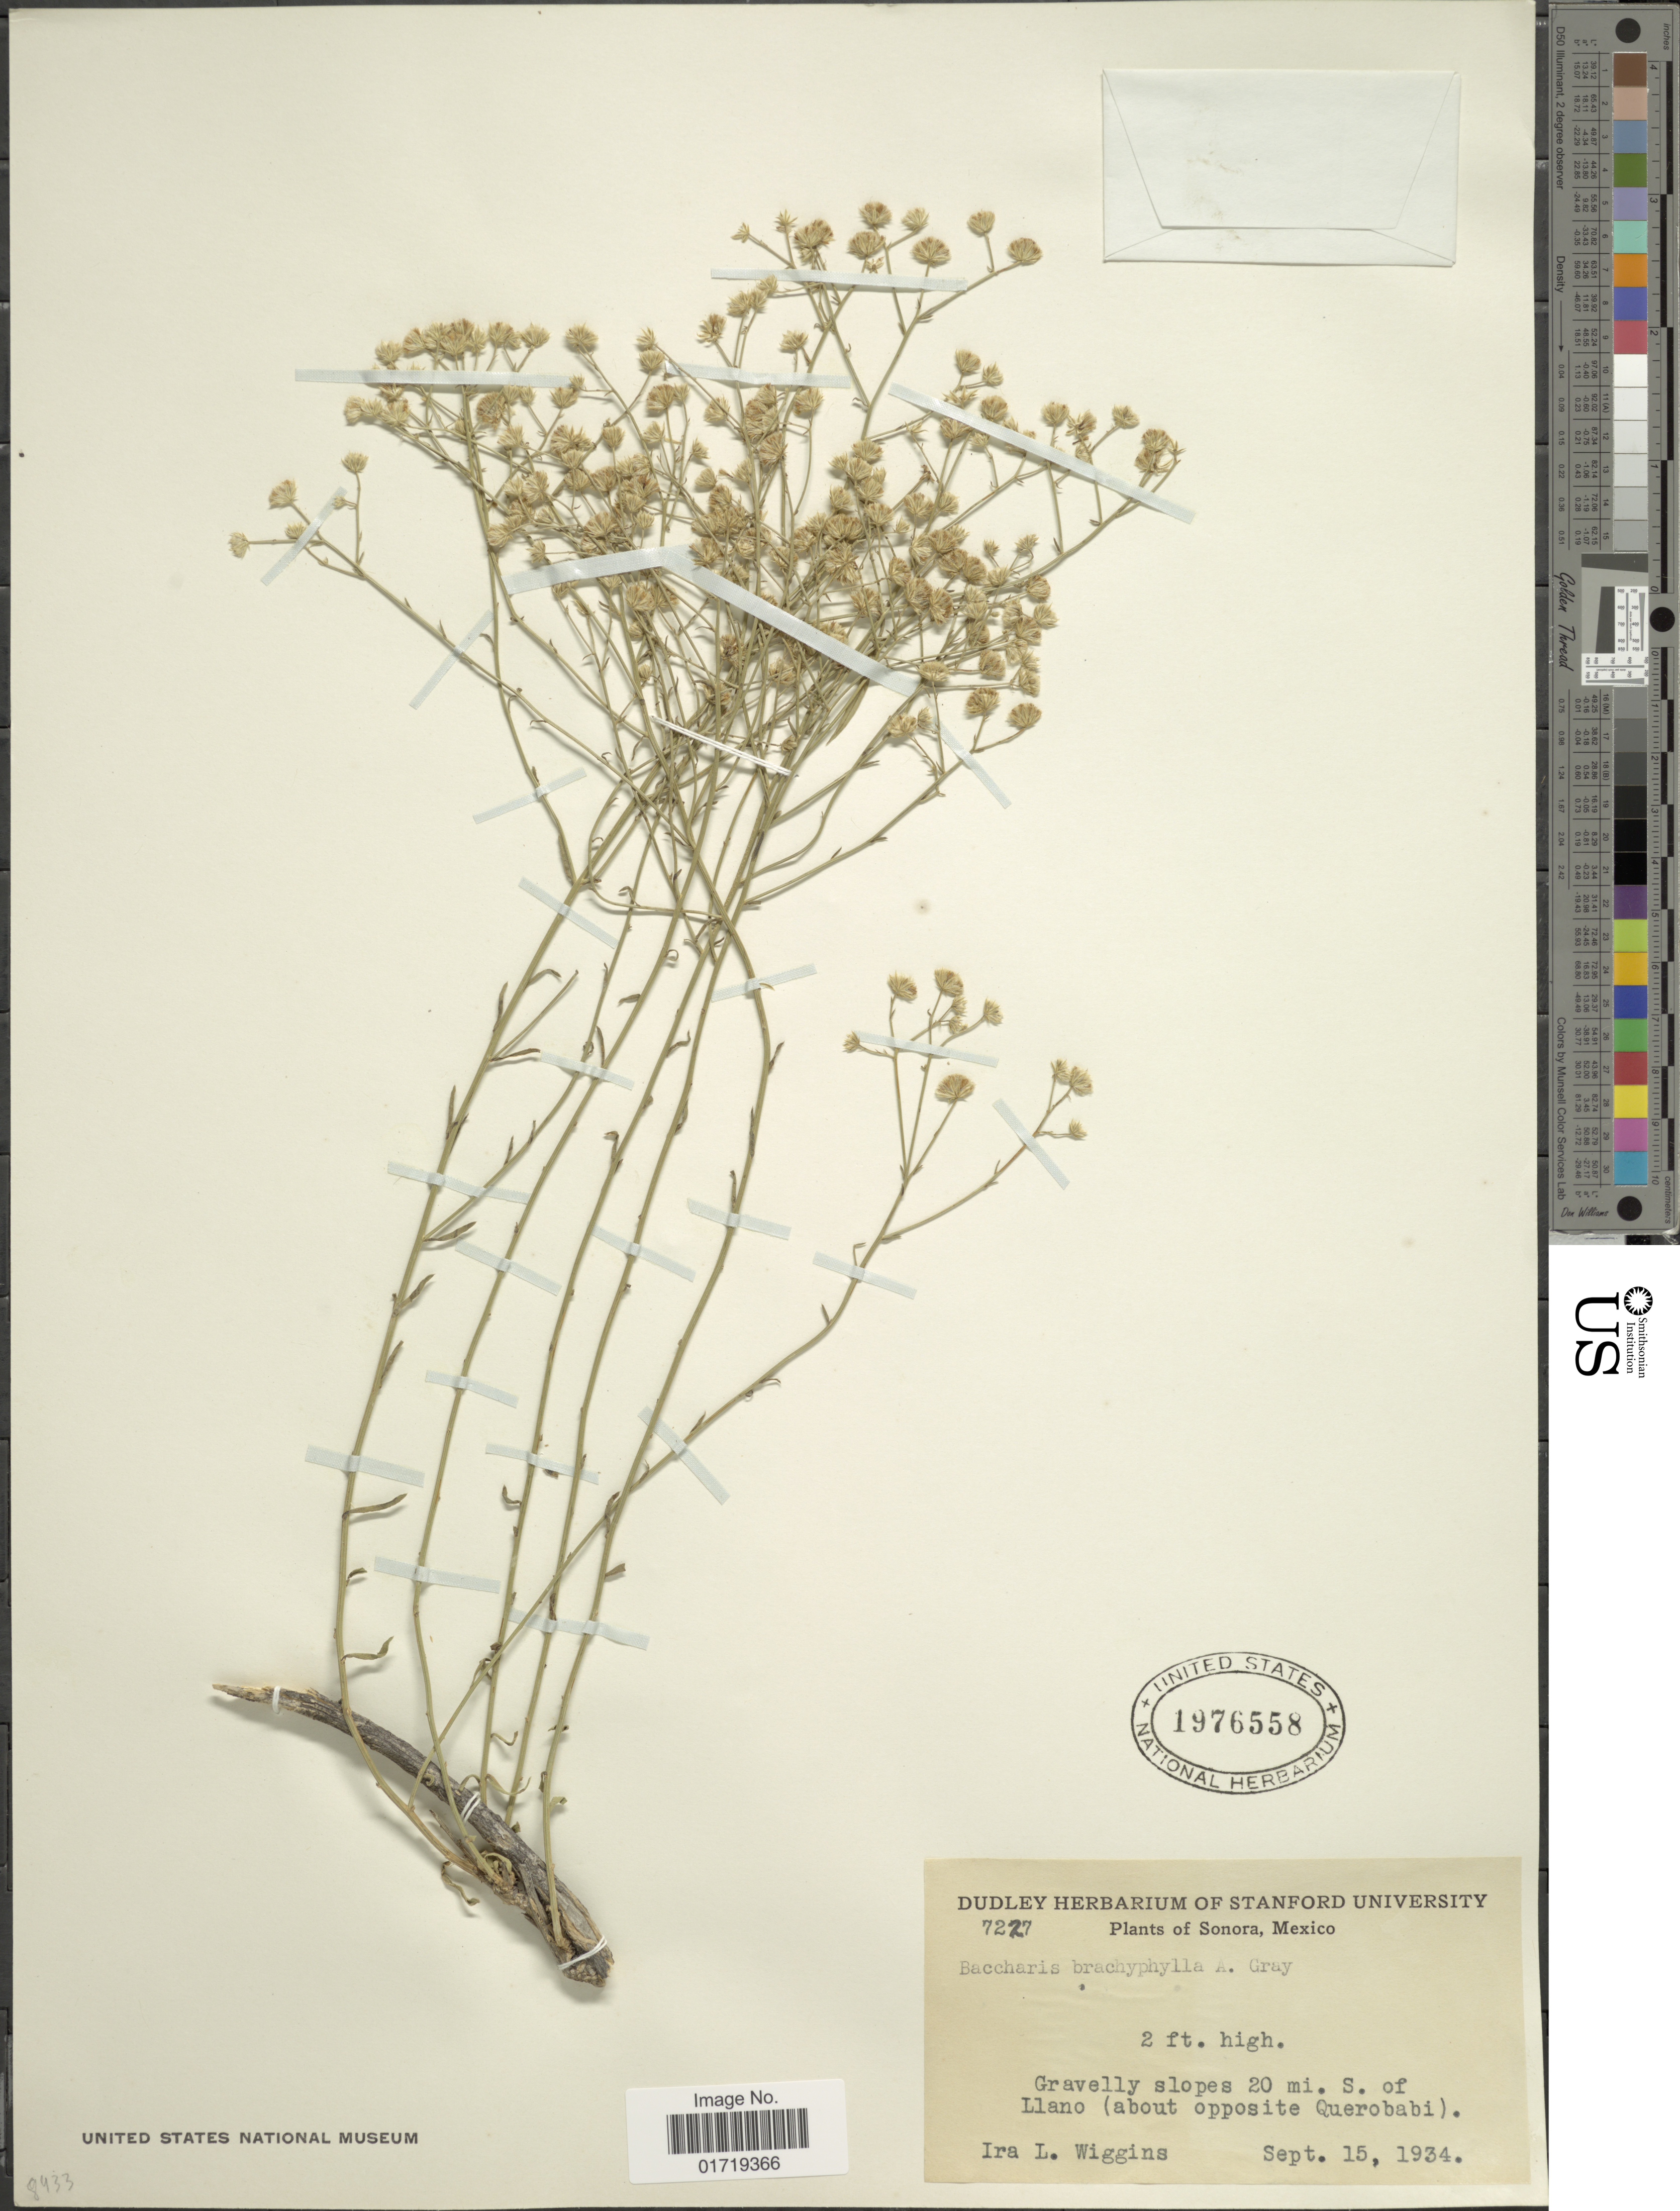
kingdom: Plantae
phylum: Tracheophyta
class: Magnoliopsida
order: Asterales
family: Asteraceae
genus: Baccharis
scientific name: Baccharis brachyphylla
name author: A. Gray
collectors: I. L. Wiggins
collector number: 7227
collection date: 1934-09-15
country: Mexico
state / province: Sonora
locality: Gravelly slopes 20 mi. S. of Llano (about opposite Querobabi)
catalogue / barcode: US 1976558